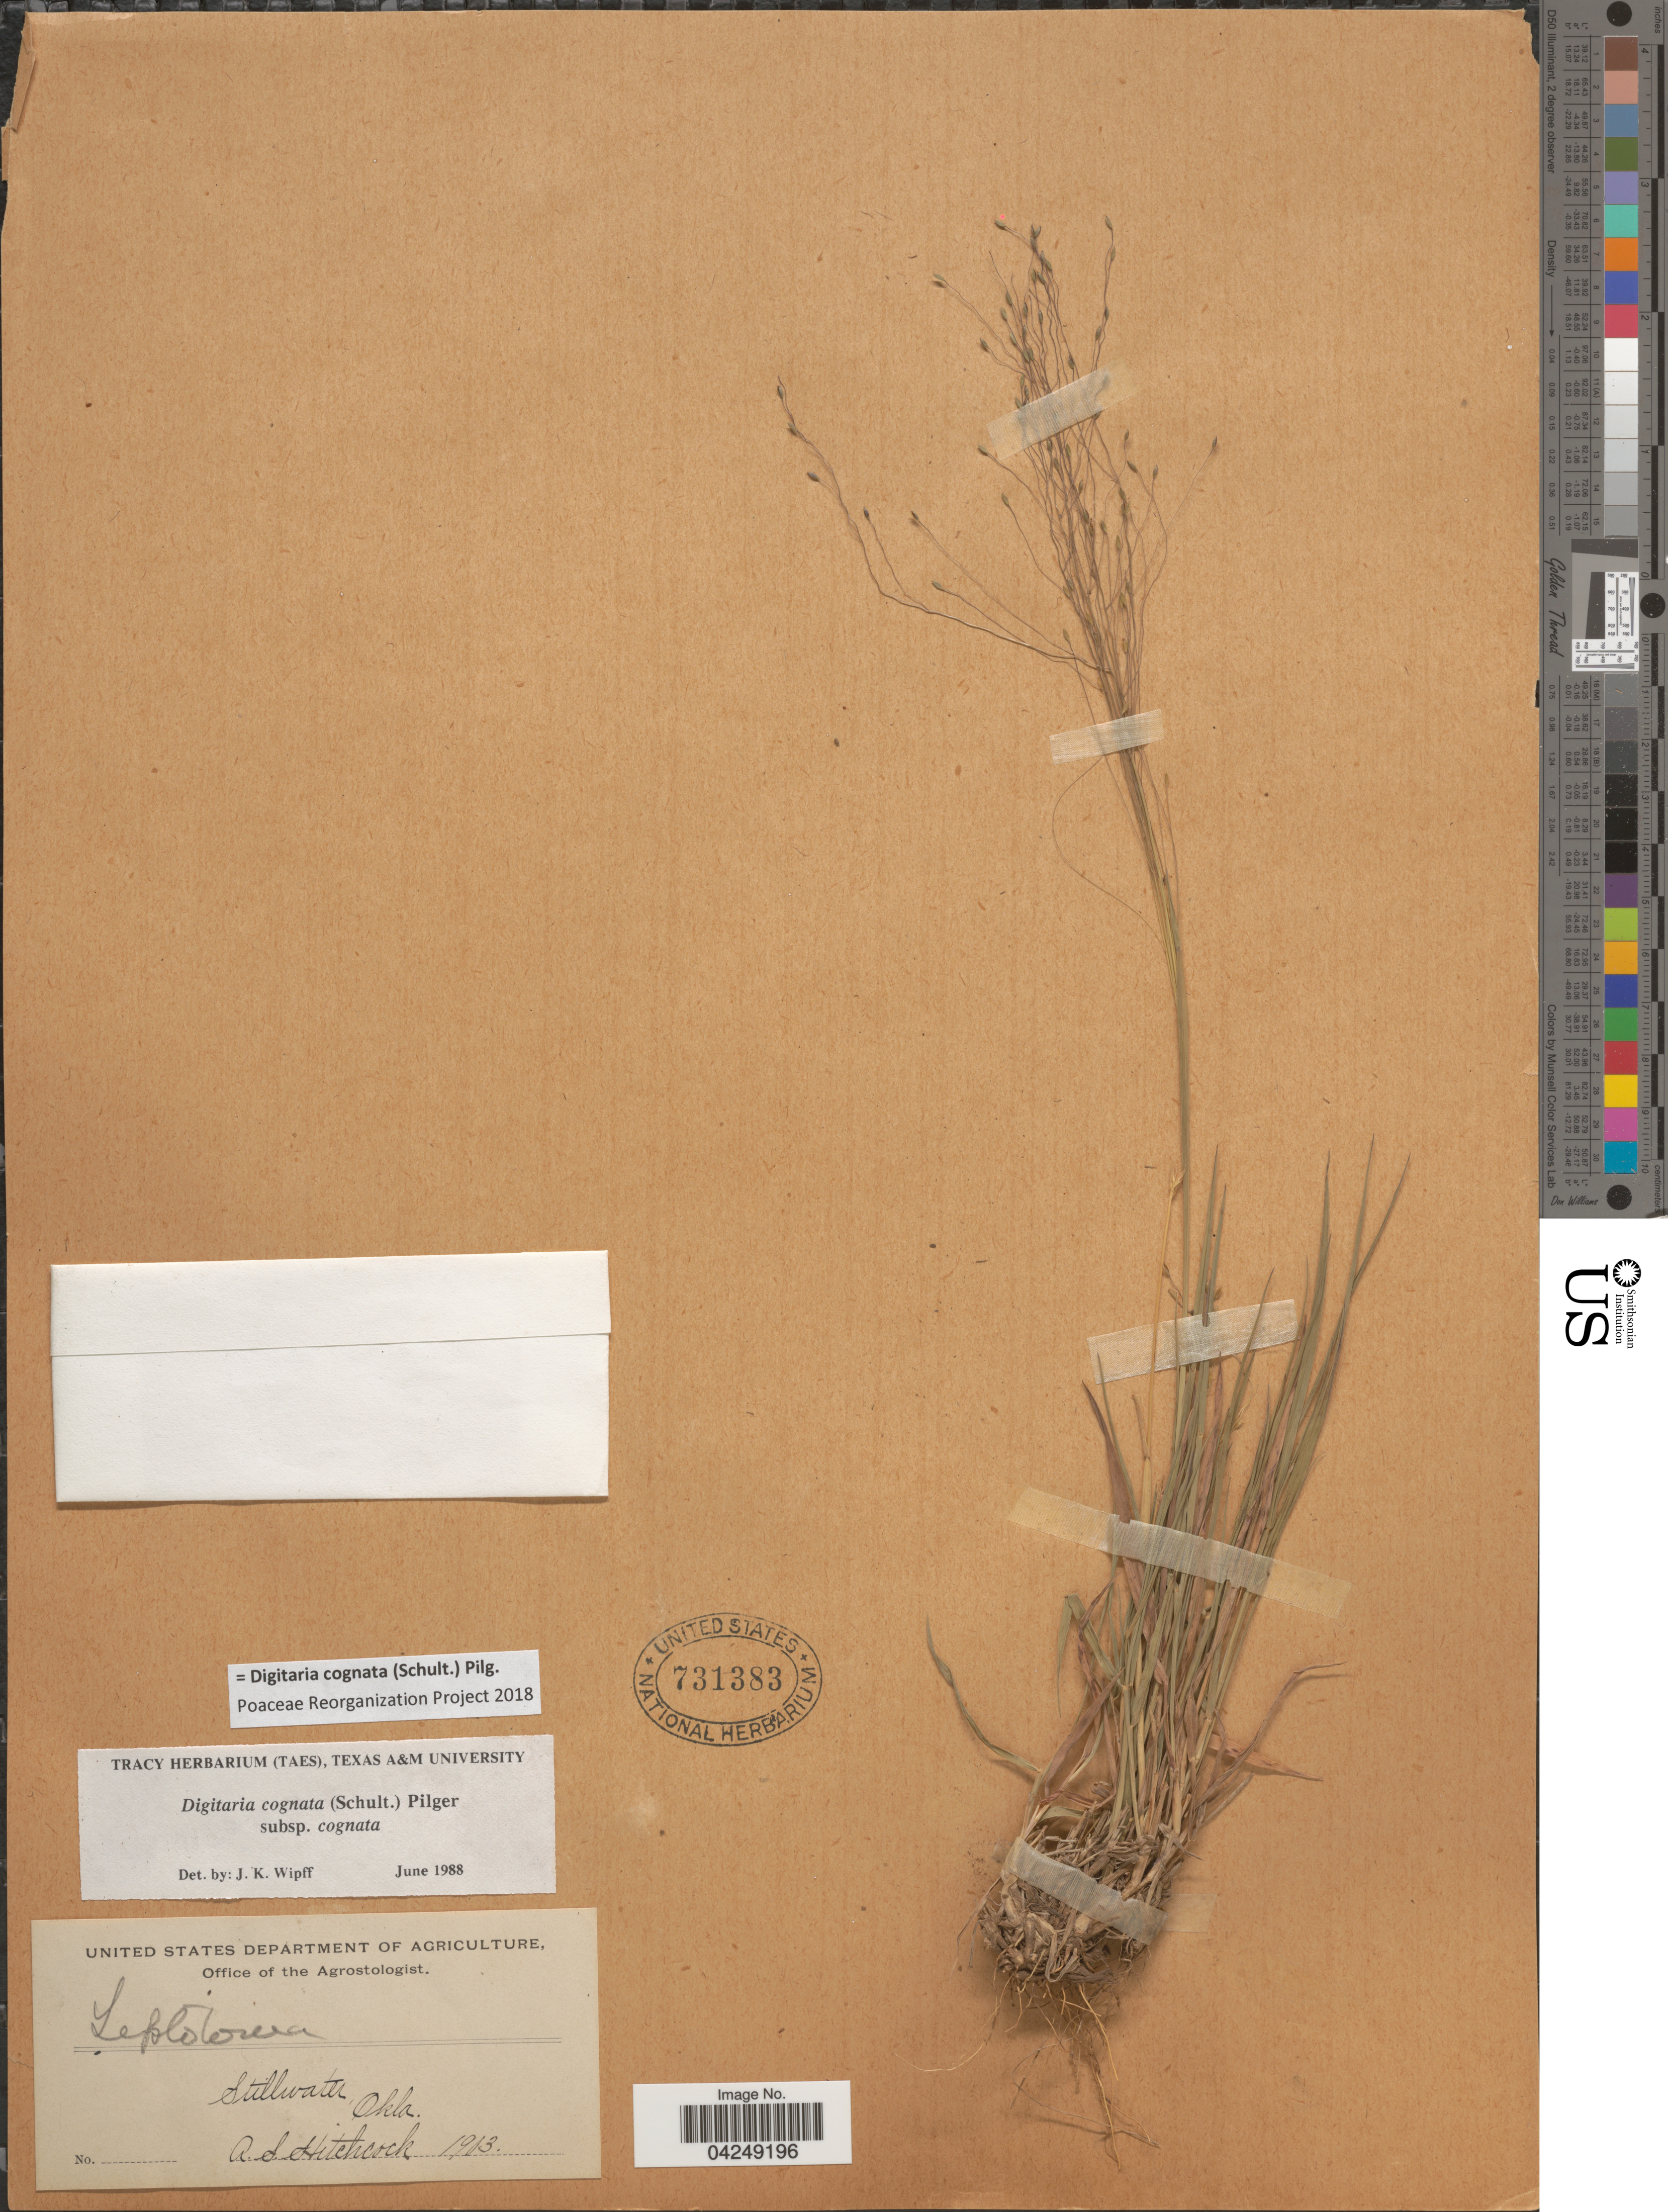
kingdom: Plantae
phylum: Tracheophyta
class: Liliopsida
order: Poales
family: Poaceae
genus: Digitaria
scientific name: Digitaria cognata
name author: (Scult.) Pilg.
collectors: A. S. Hitchcock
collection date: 1903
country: United States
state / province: Oklahoma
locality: Stillwater.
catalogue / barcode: US 731383